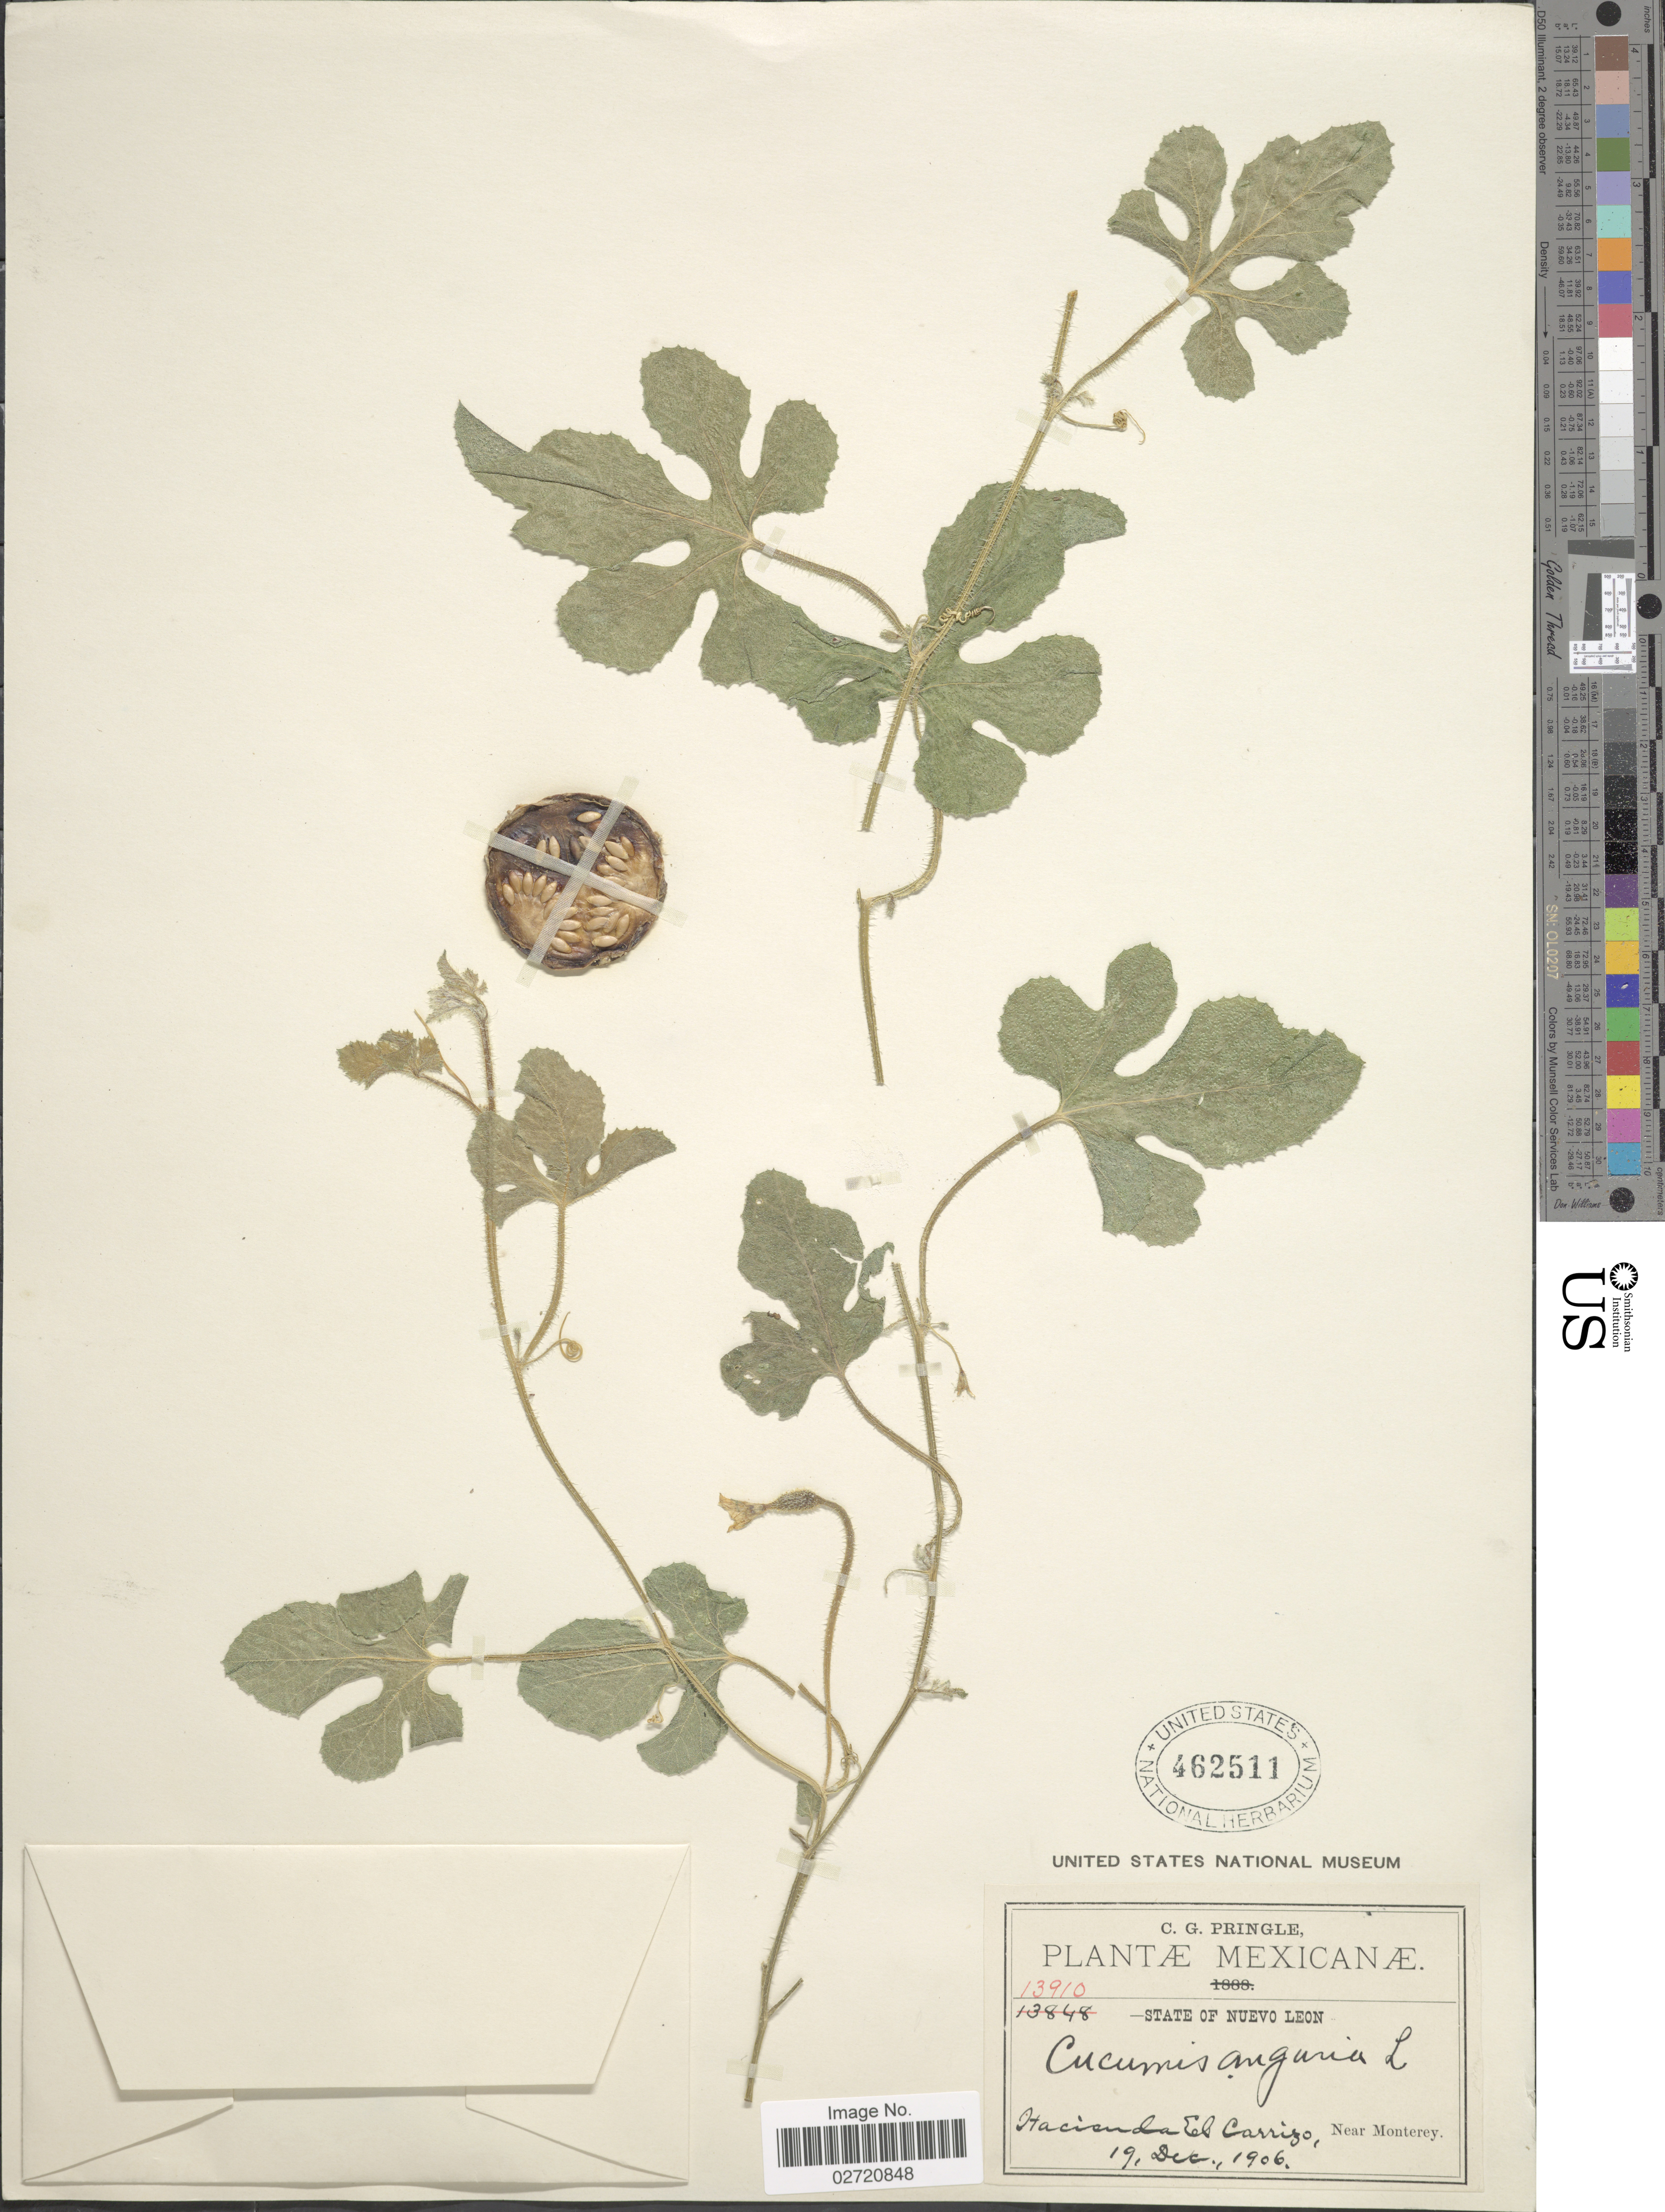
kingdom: Plantae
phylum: Tracheophyta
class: Magnoliopsida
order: Cucurbitales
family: Cucurbitaceae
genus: Cucumis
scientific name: Cucumis anguria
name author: L.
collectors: C. G. Pringle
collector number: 13910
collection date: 1906-12-19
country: Mexico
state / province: Nuevo León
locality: Hacienda El Carrizo, Near Monterey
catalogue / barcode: US 462511